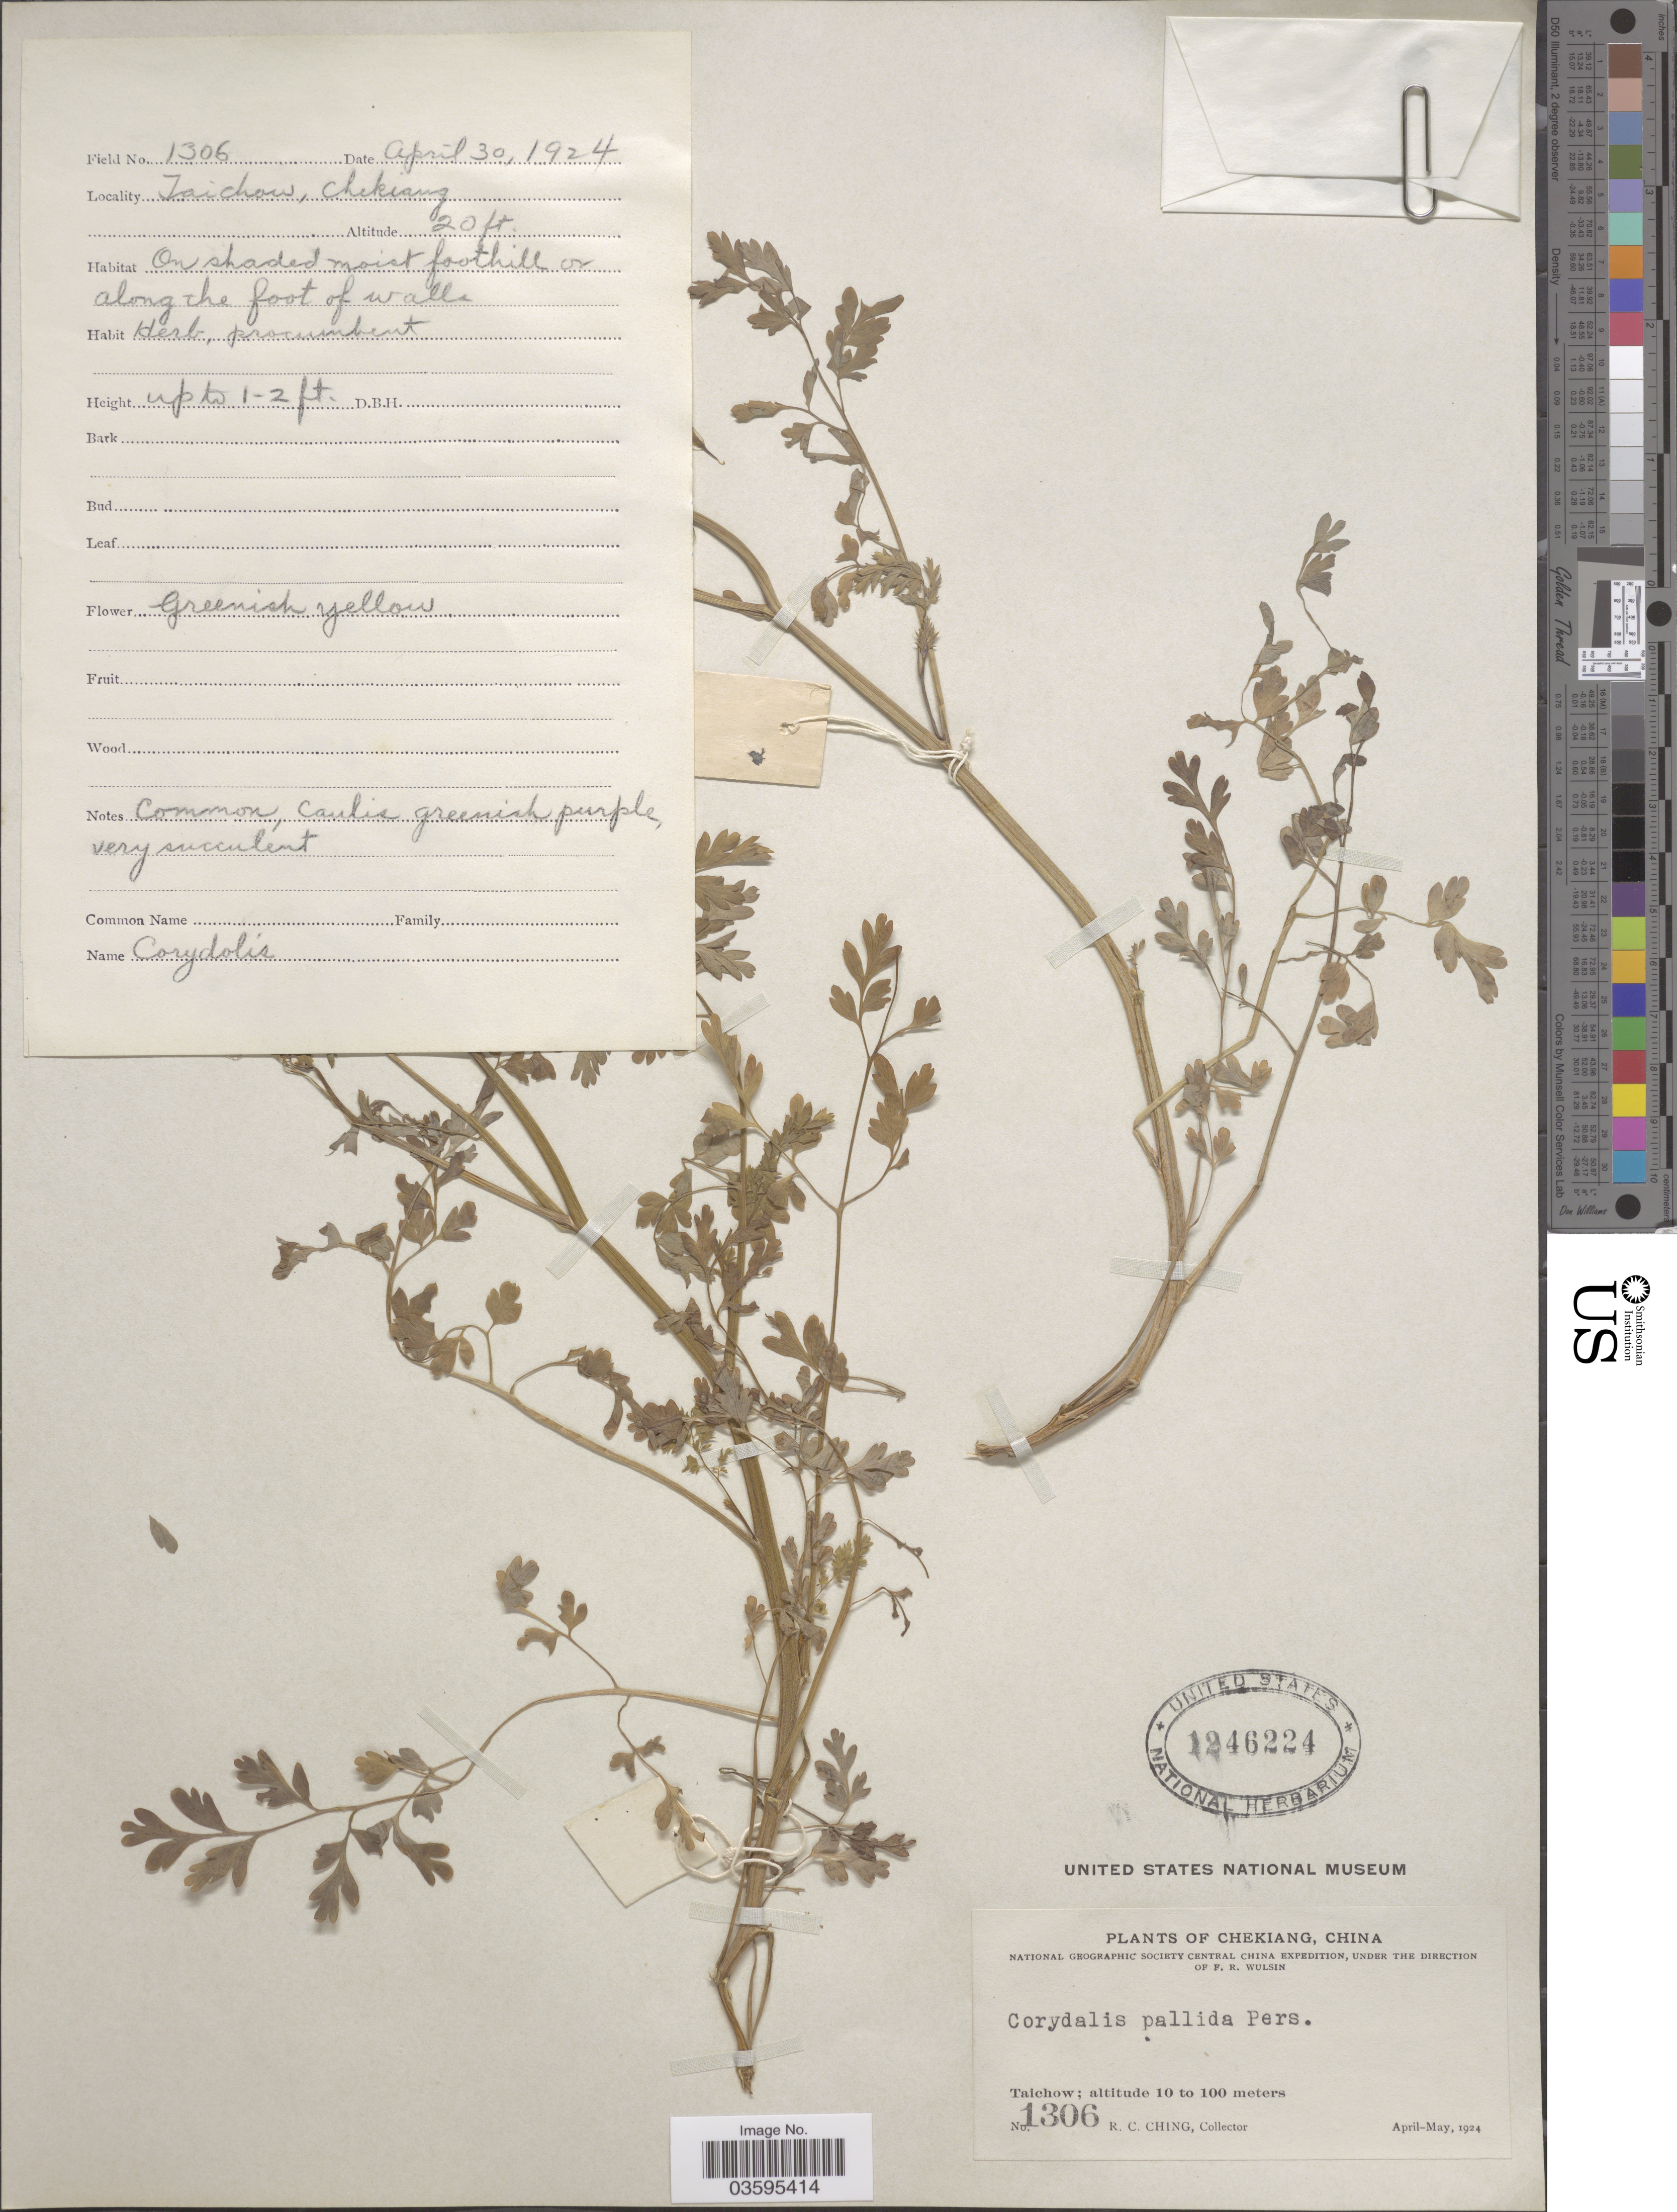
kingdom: Plantae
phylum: Tracheophyta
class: Magnoliopsida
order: Ranunculales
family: Papaveraceae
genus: Corydalis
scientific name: Corydalis pallida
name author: (Thunb.) Pers.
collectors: R. C. Ching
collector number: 1306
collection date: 1924-04-30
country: China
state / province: Zhejiang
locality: Chekiang. Taichow.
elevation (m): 6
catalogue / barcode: US 1246224